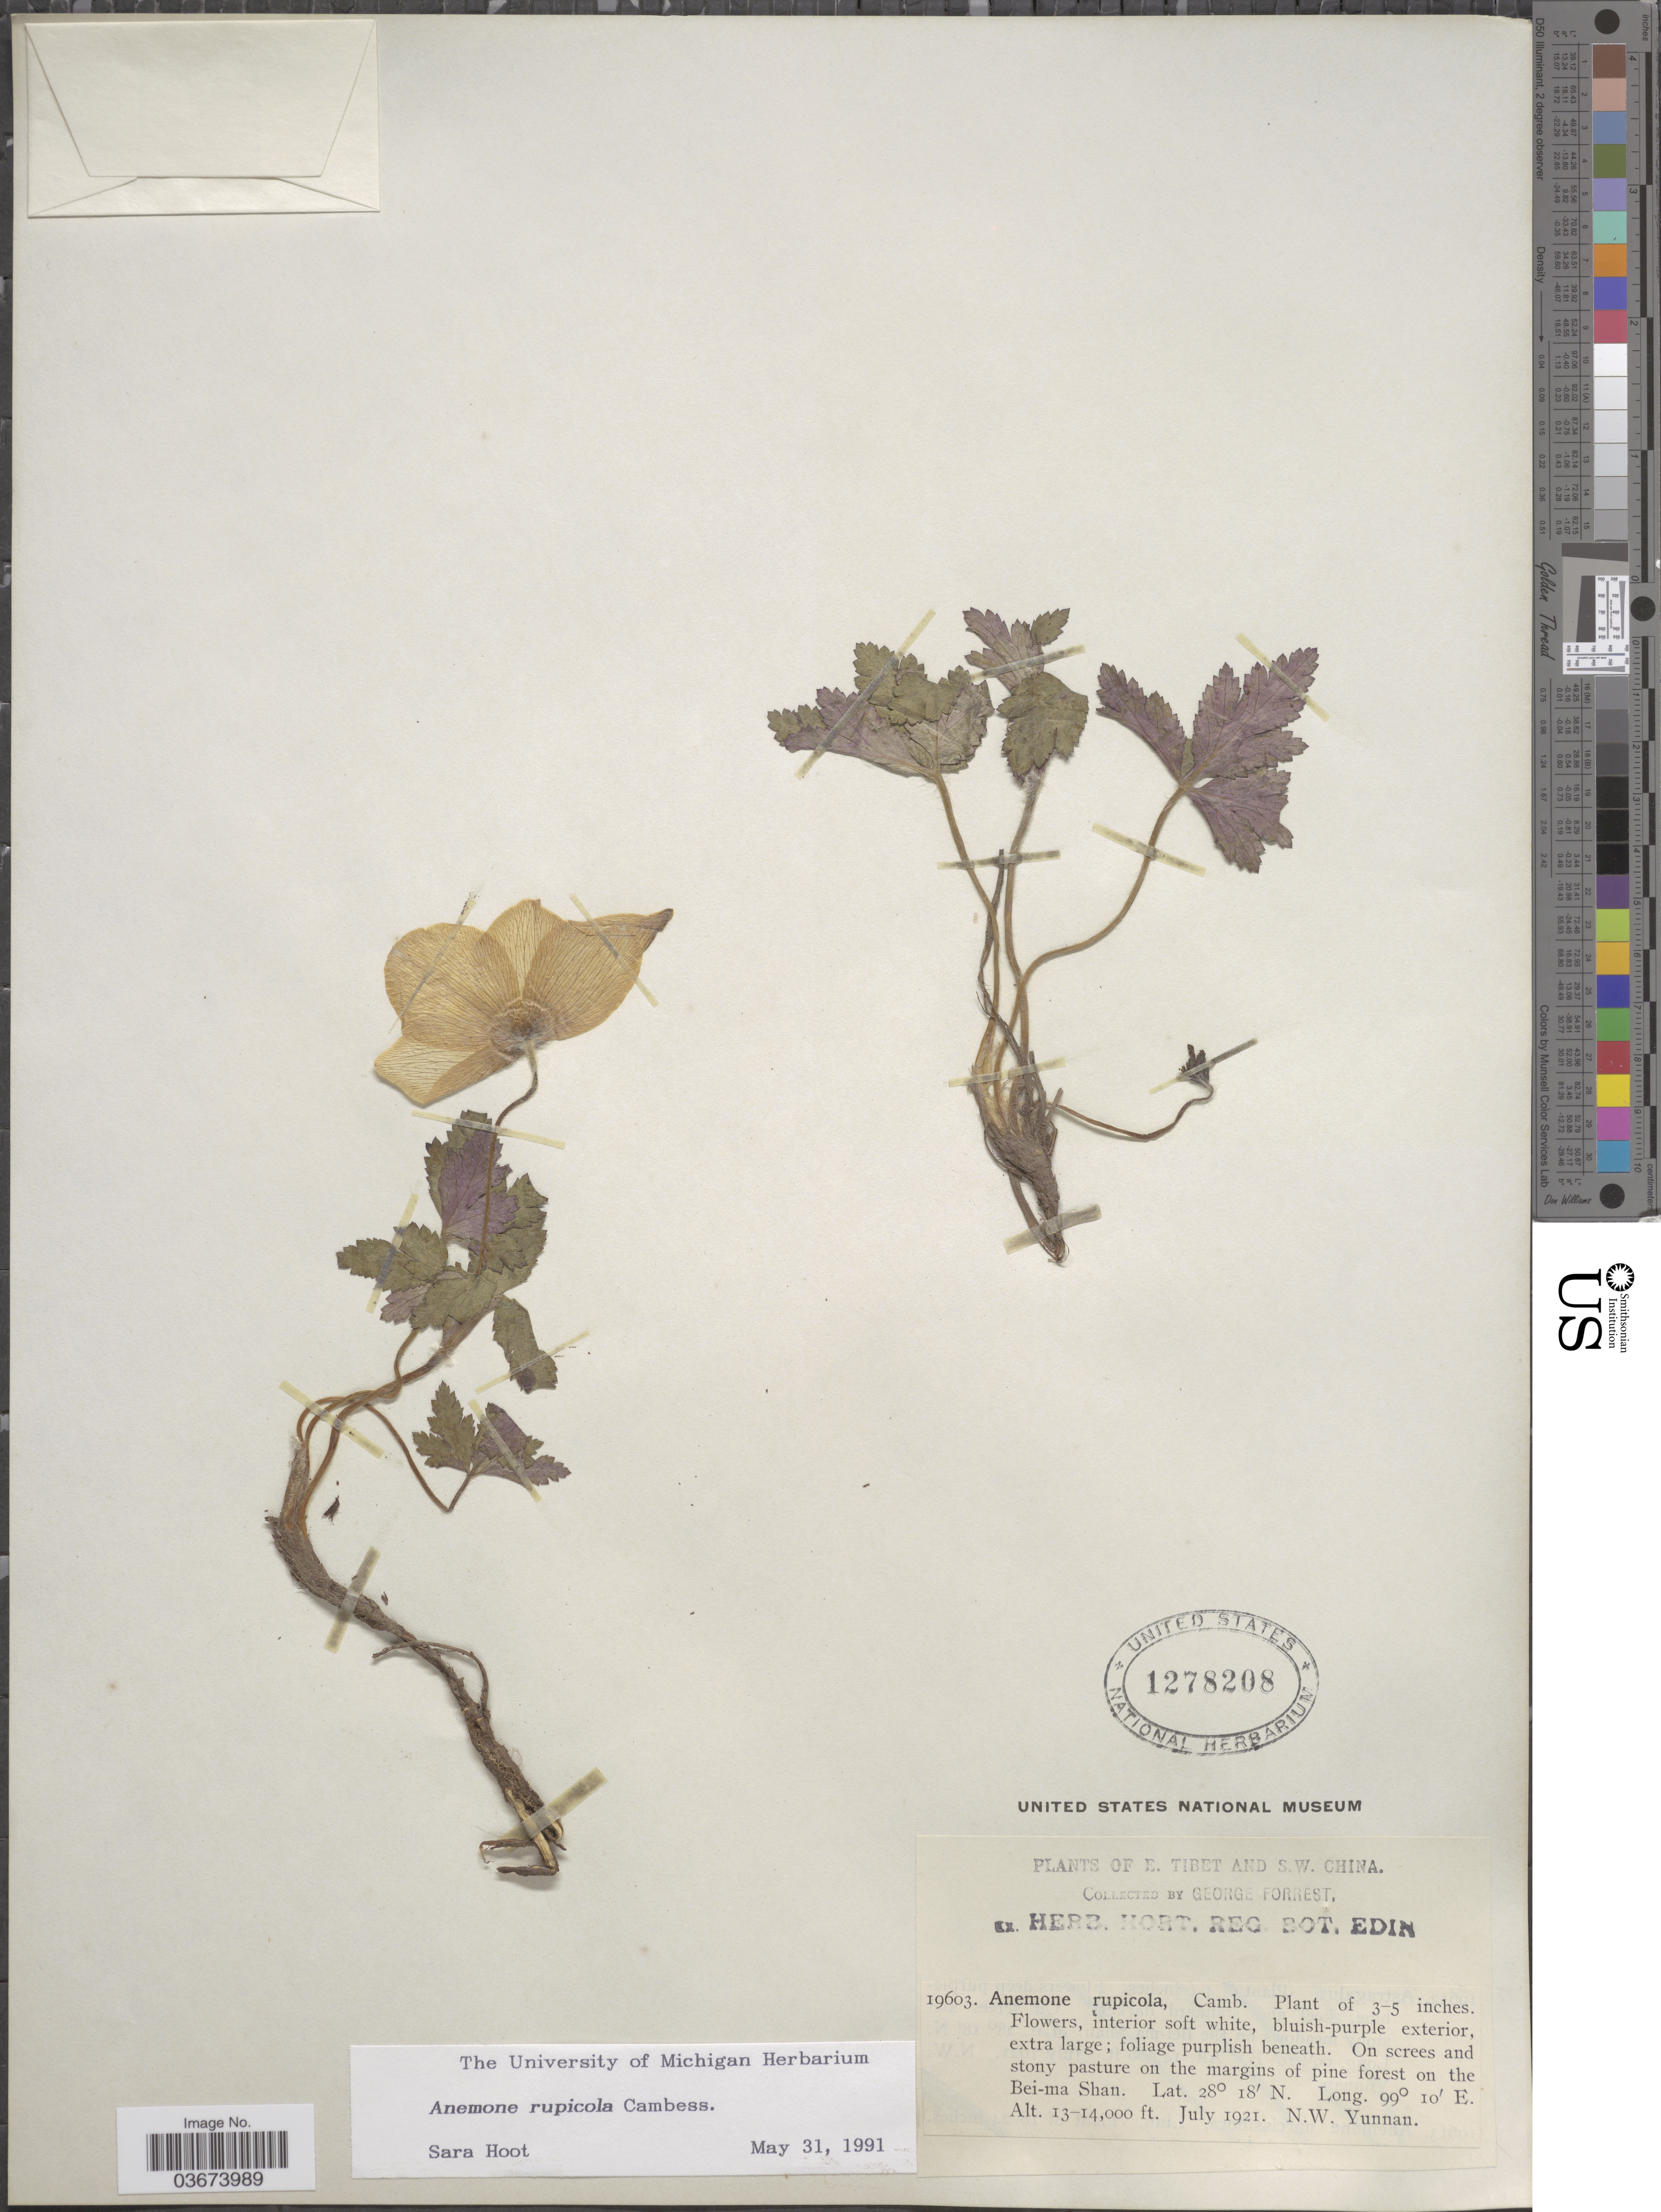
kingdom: Plantae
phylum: Tracheophyta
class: Magnoliopsida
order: Ranunculales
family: Ranunculaceae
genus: Anemone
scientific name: Anemone rupicola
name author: Cambess.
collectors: G. Forrest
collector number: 19603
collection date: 1921-07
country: China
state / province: Yunnan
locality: S.W. China. On the margins of pine forest on the Bei-ma Shan. N.W. Yunnan.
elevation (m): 3962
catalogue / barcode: US 1278208